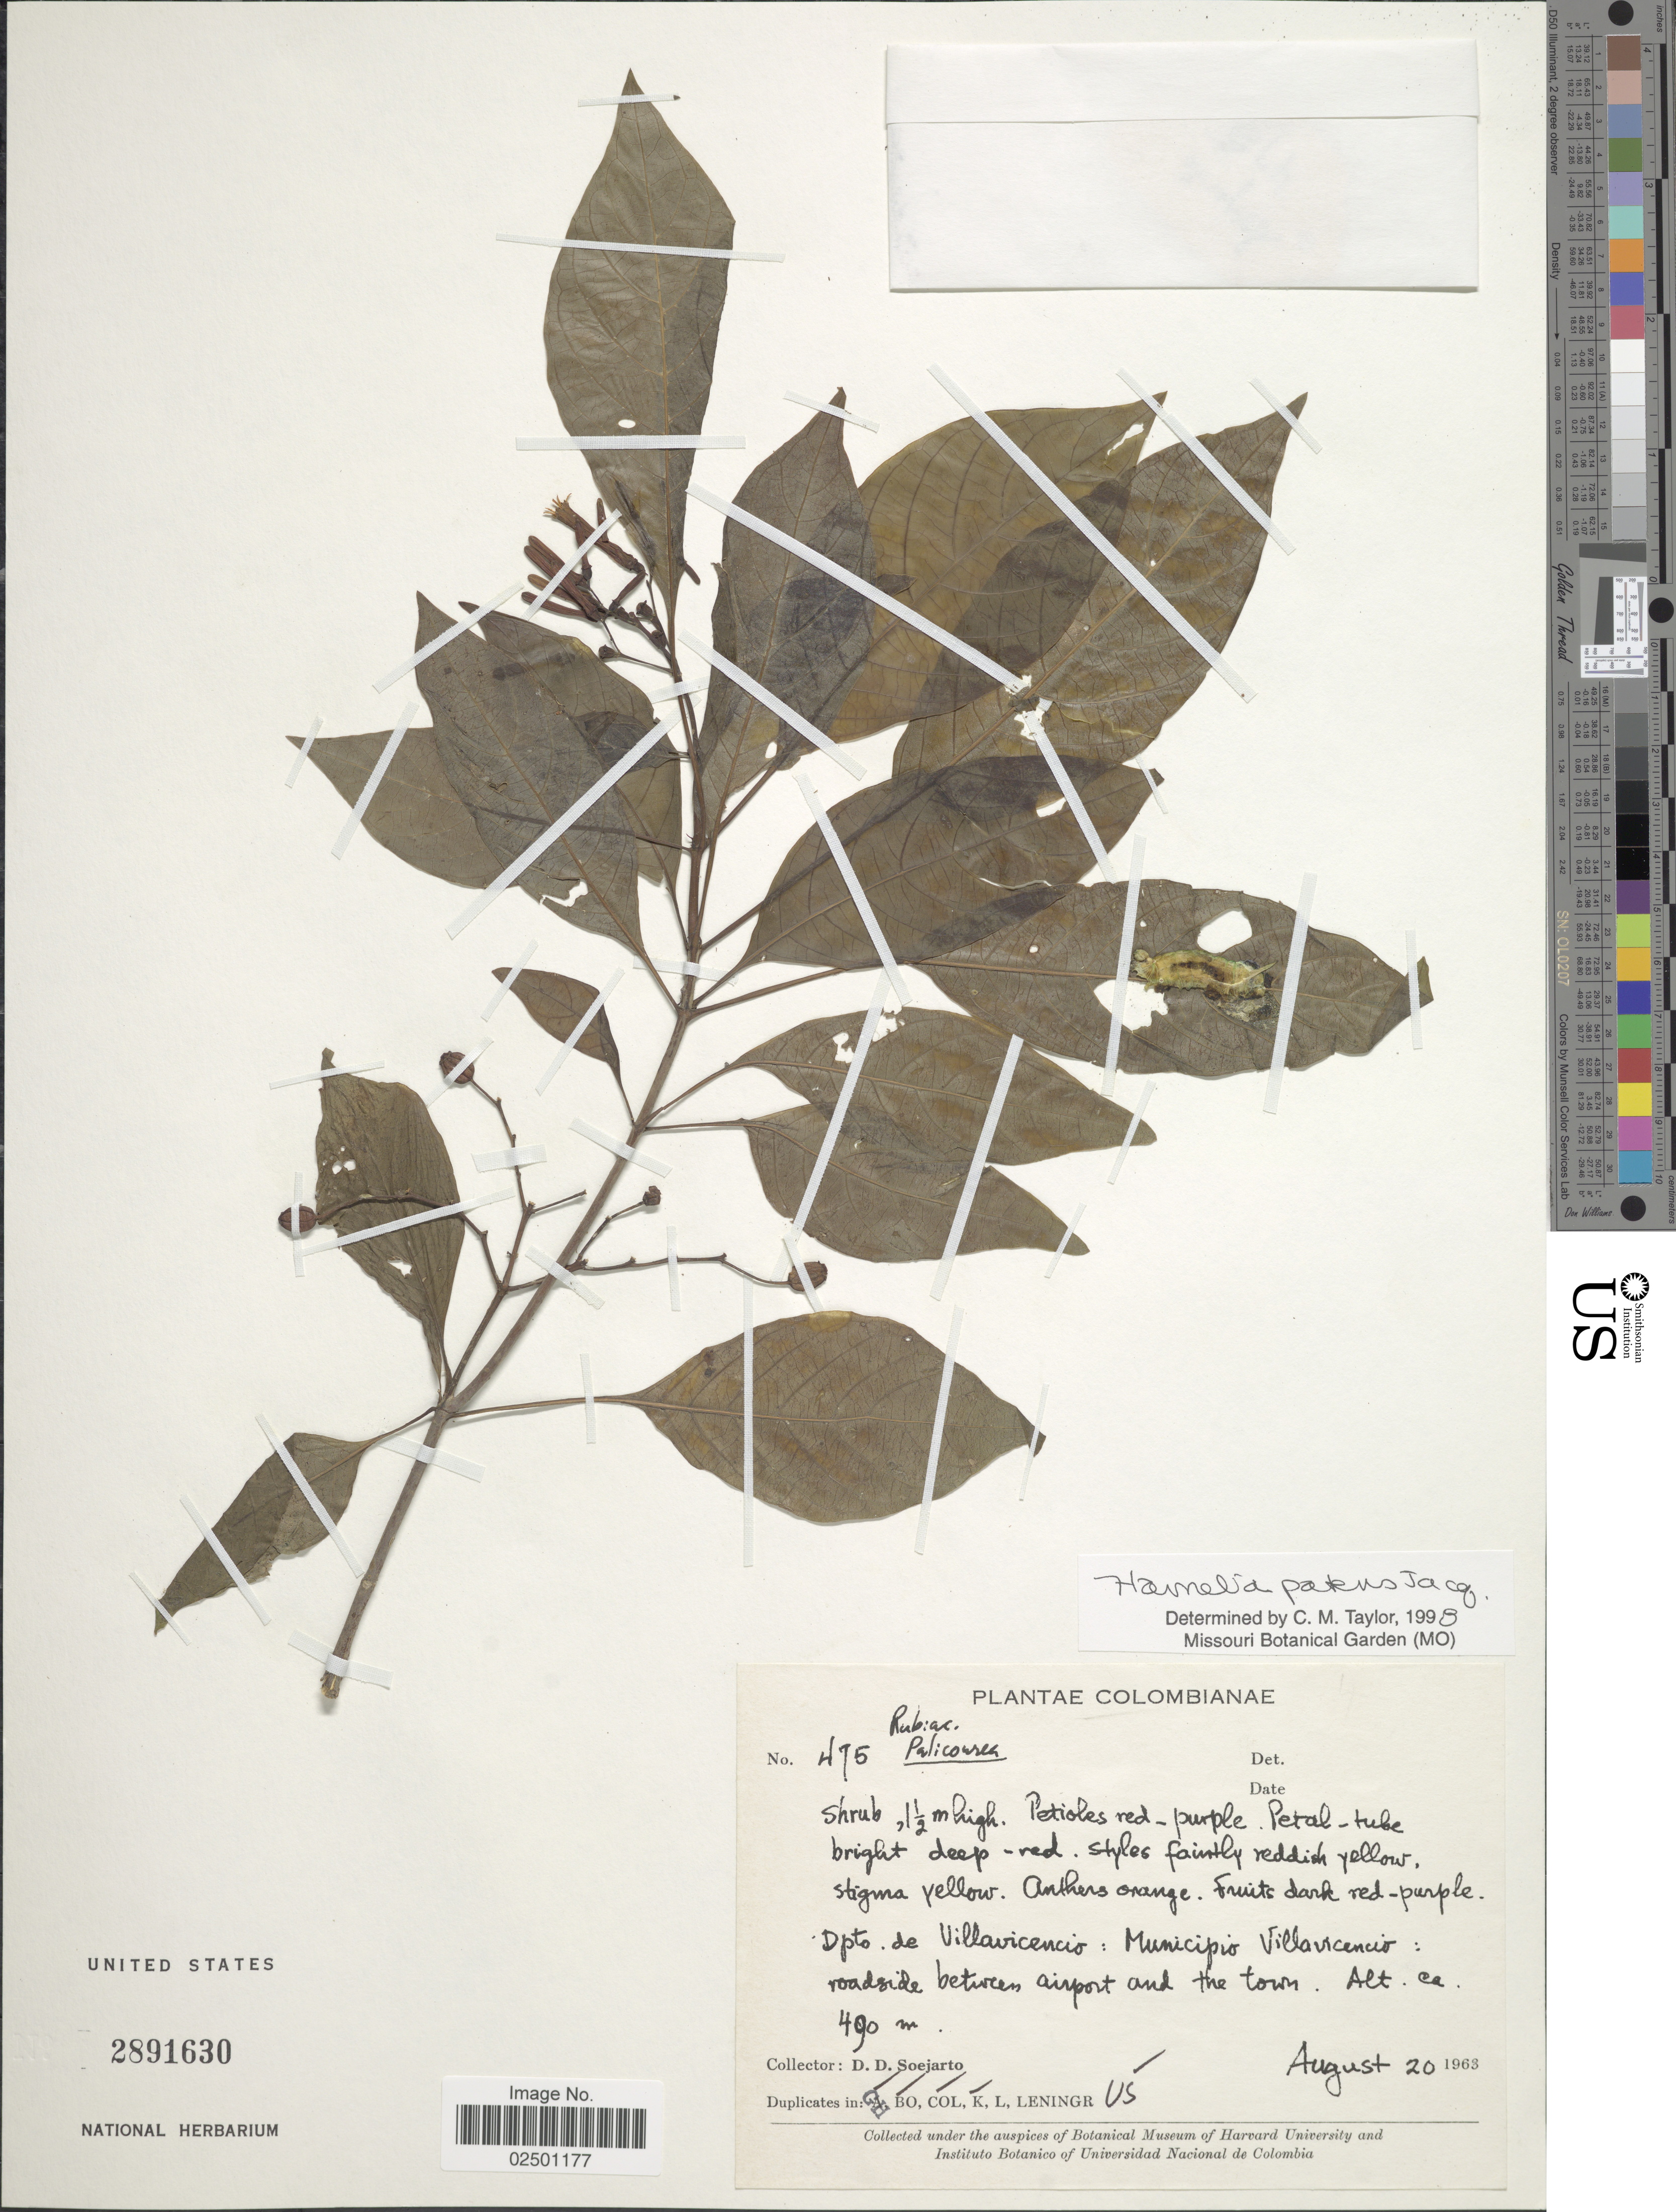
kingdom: Plantae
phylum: Tracheophyta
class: Magnoliopsida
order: Gentianales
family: Rubiaceae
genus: Hamelia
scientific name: Hamelia patens var. patens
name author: Jacq.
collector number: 475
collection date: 1963-08-20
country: Colombia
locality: Depto. de Villavicencio: Municipio Villavicencio: roadside between airport and the town.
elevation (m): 490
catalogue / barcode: US 2891630